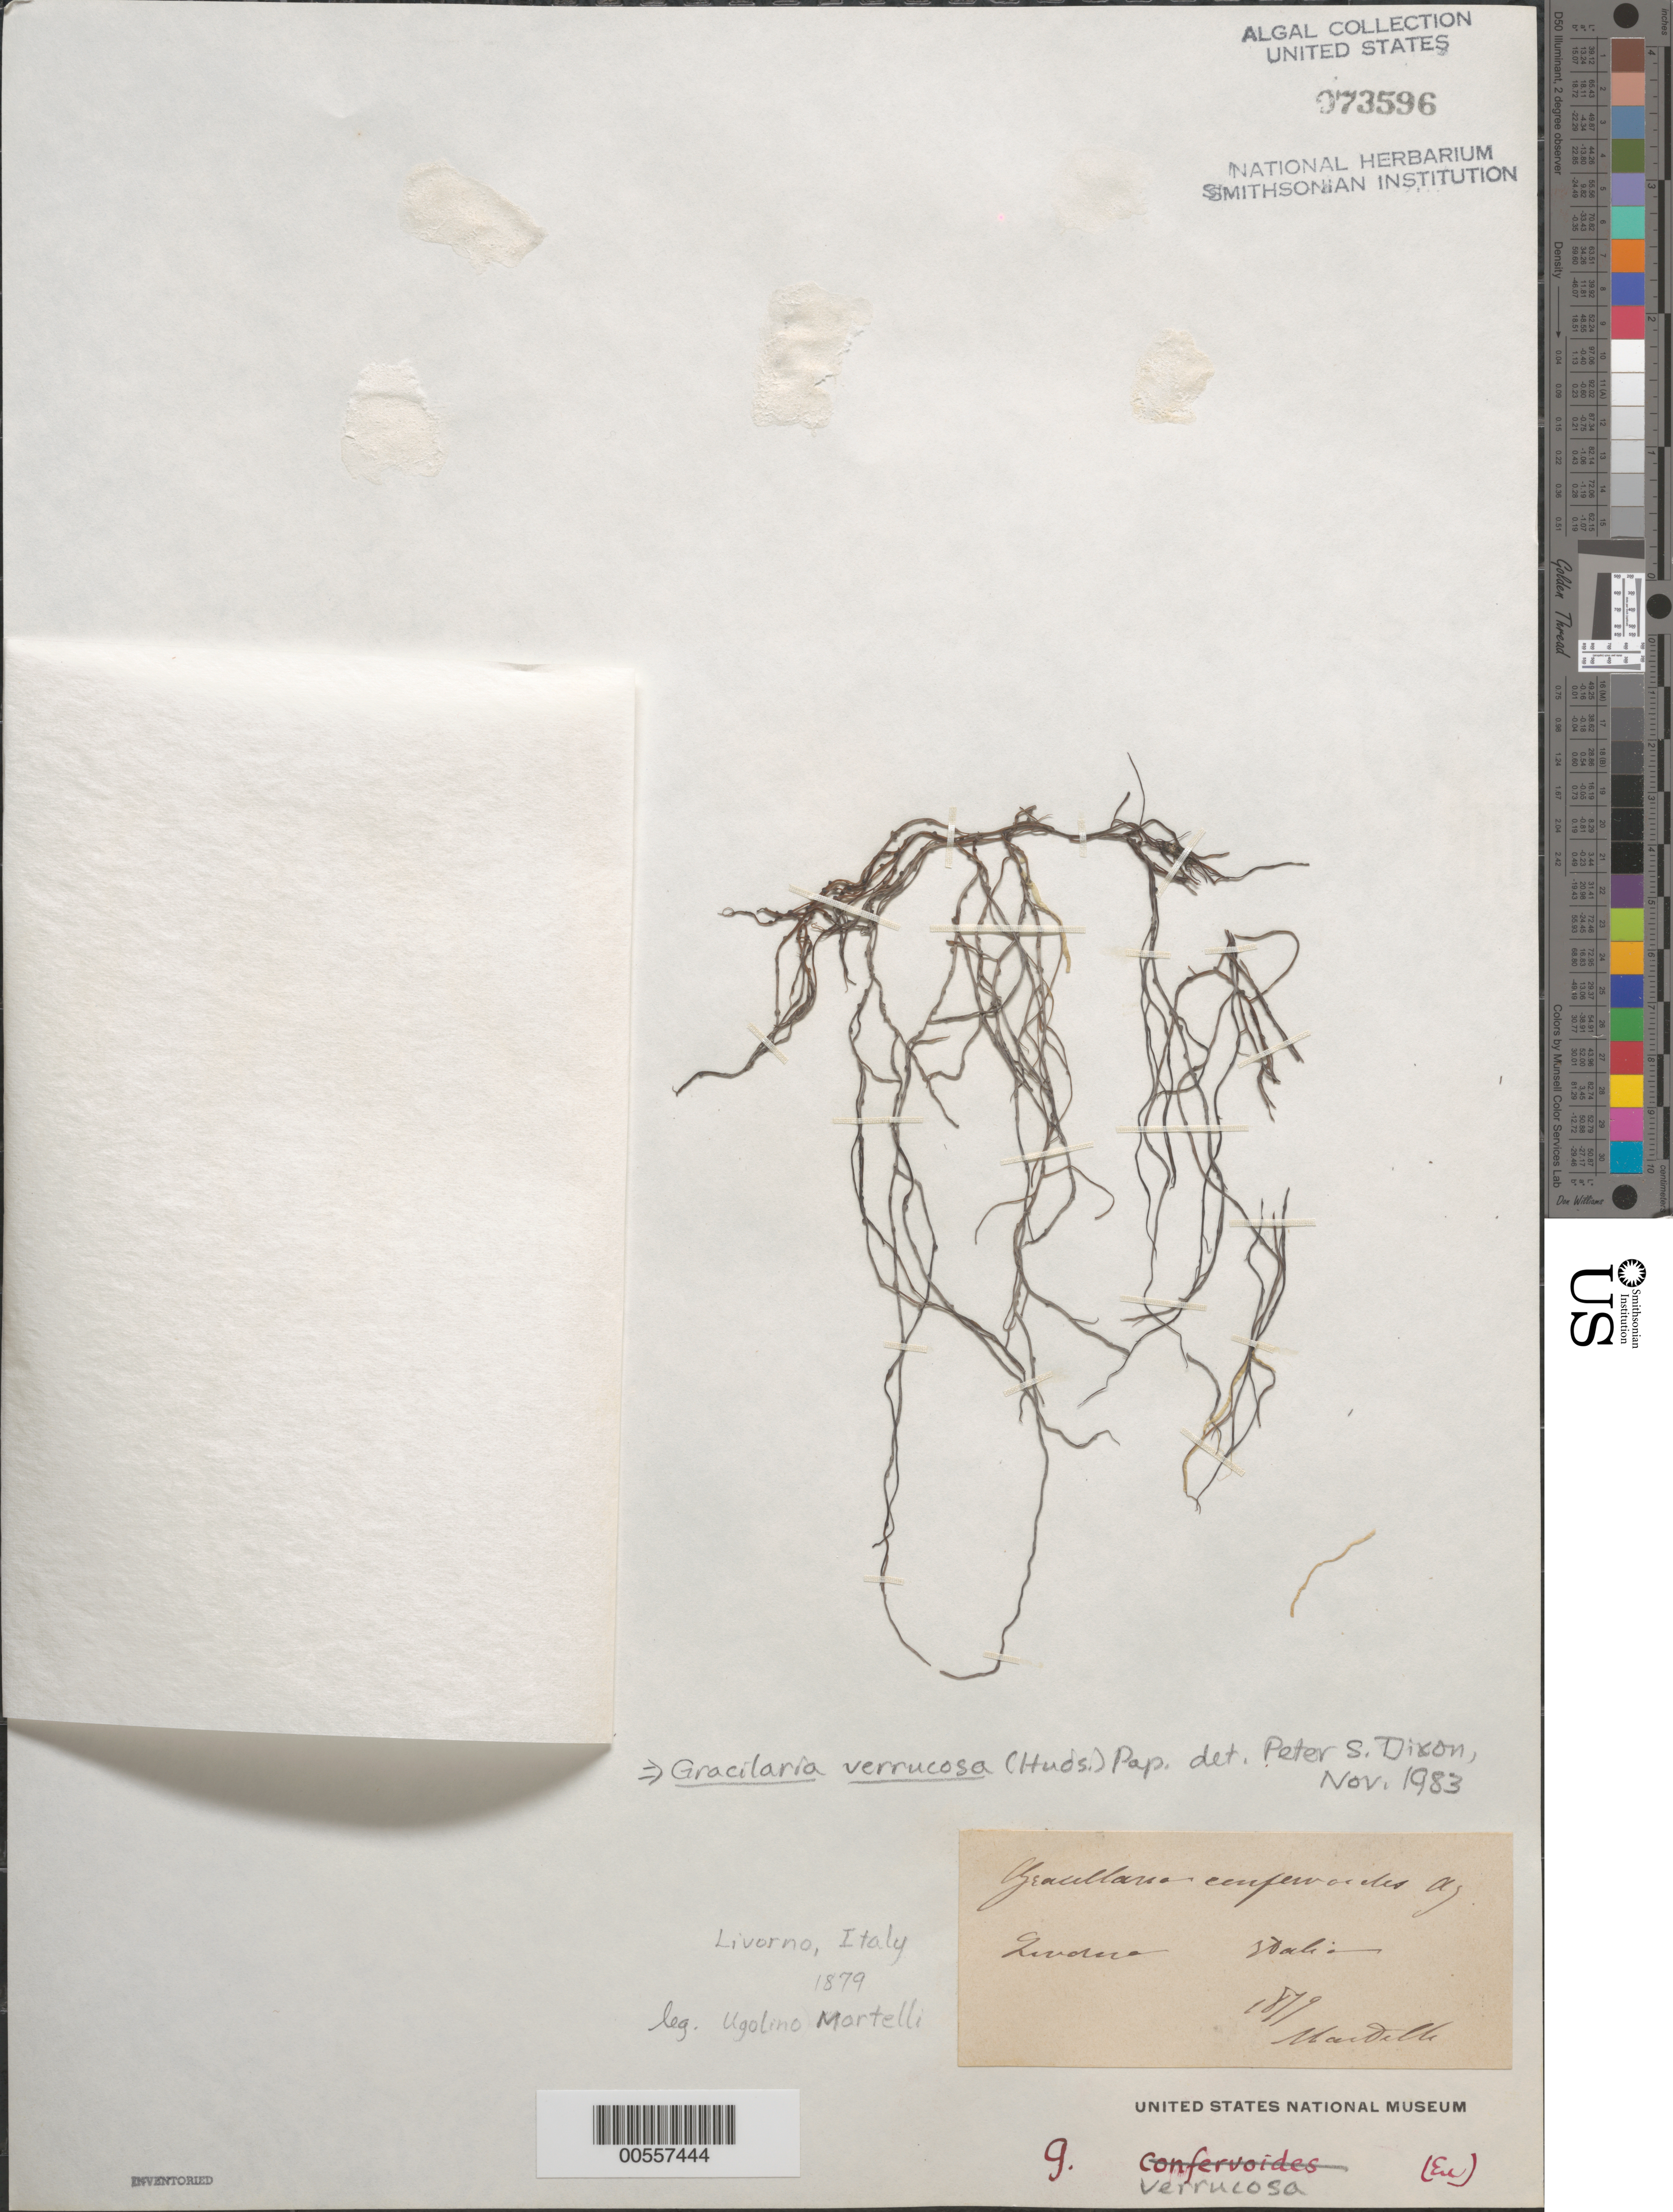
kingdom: Plantae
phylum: Rhodophyta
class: Florideophyceae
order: Gracilariales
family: Gracilariaceae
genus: Gracilariopsis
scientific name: Gracilariopsis longissima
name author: (S.G. Gmel.) Steentoft et al.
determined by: Algae name updating Project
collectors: U. Martelli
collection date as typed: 1879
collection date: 1879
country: Italy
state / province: Tuscany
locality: Livorno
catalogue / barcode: US 73596